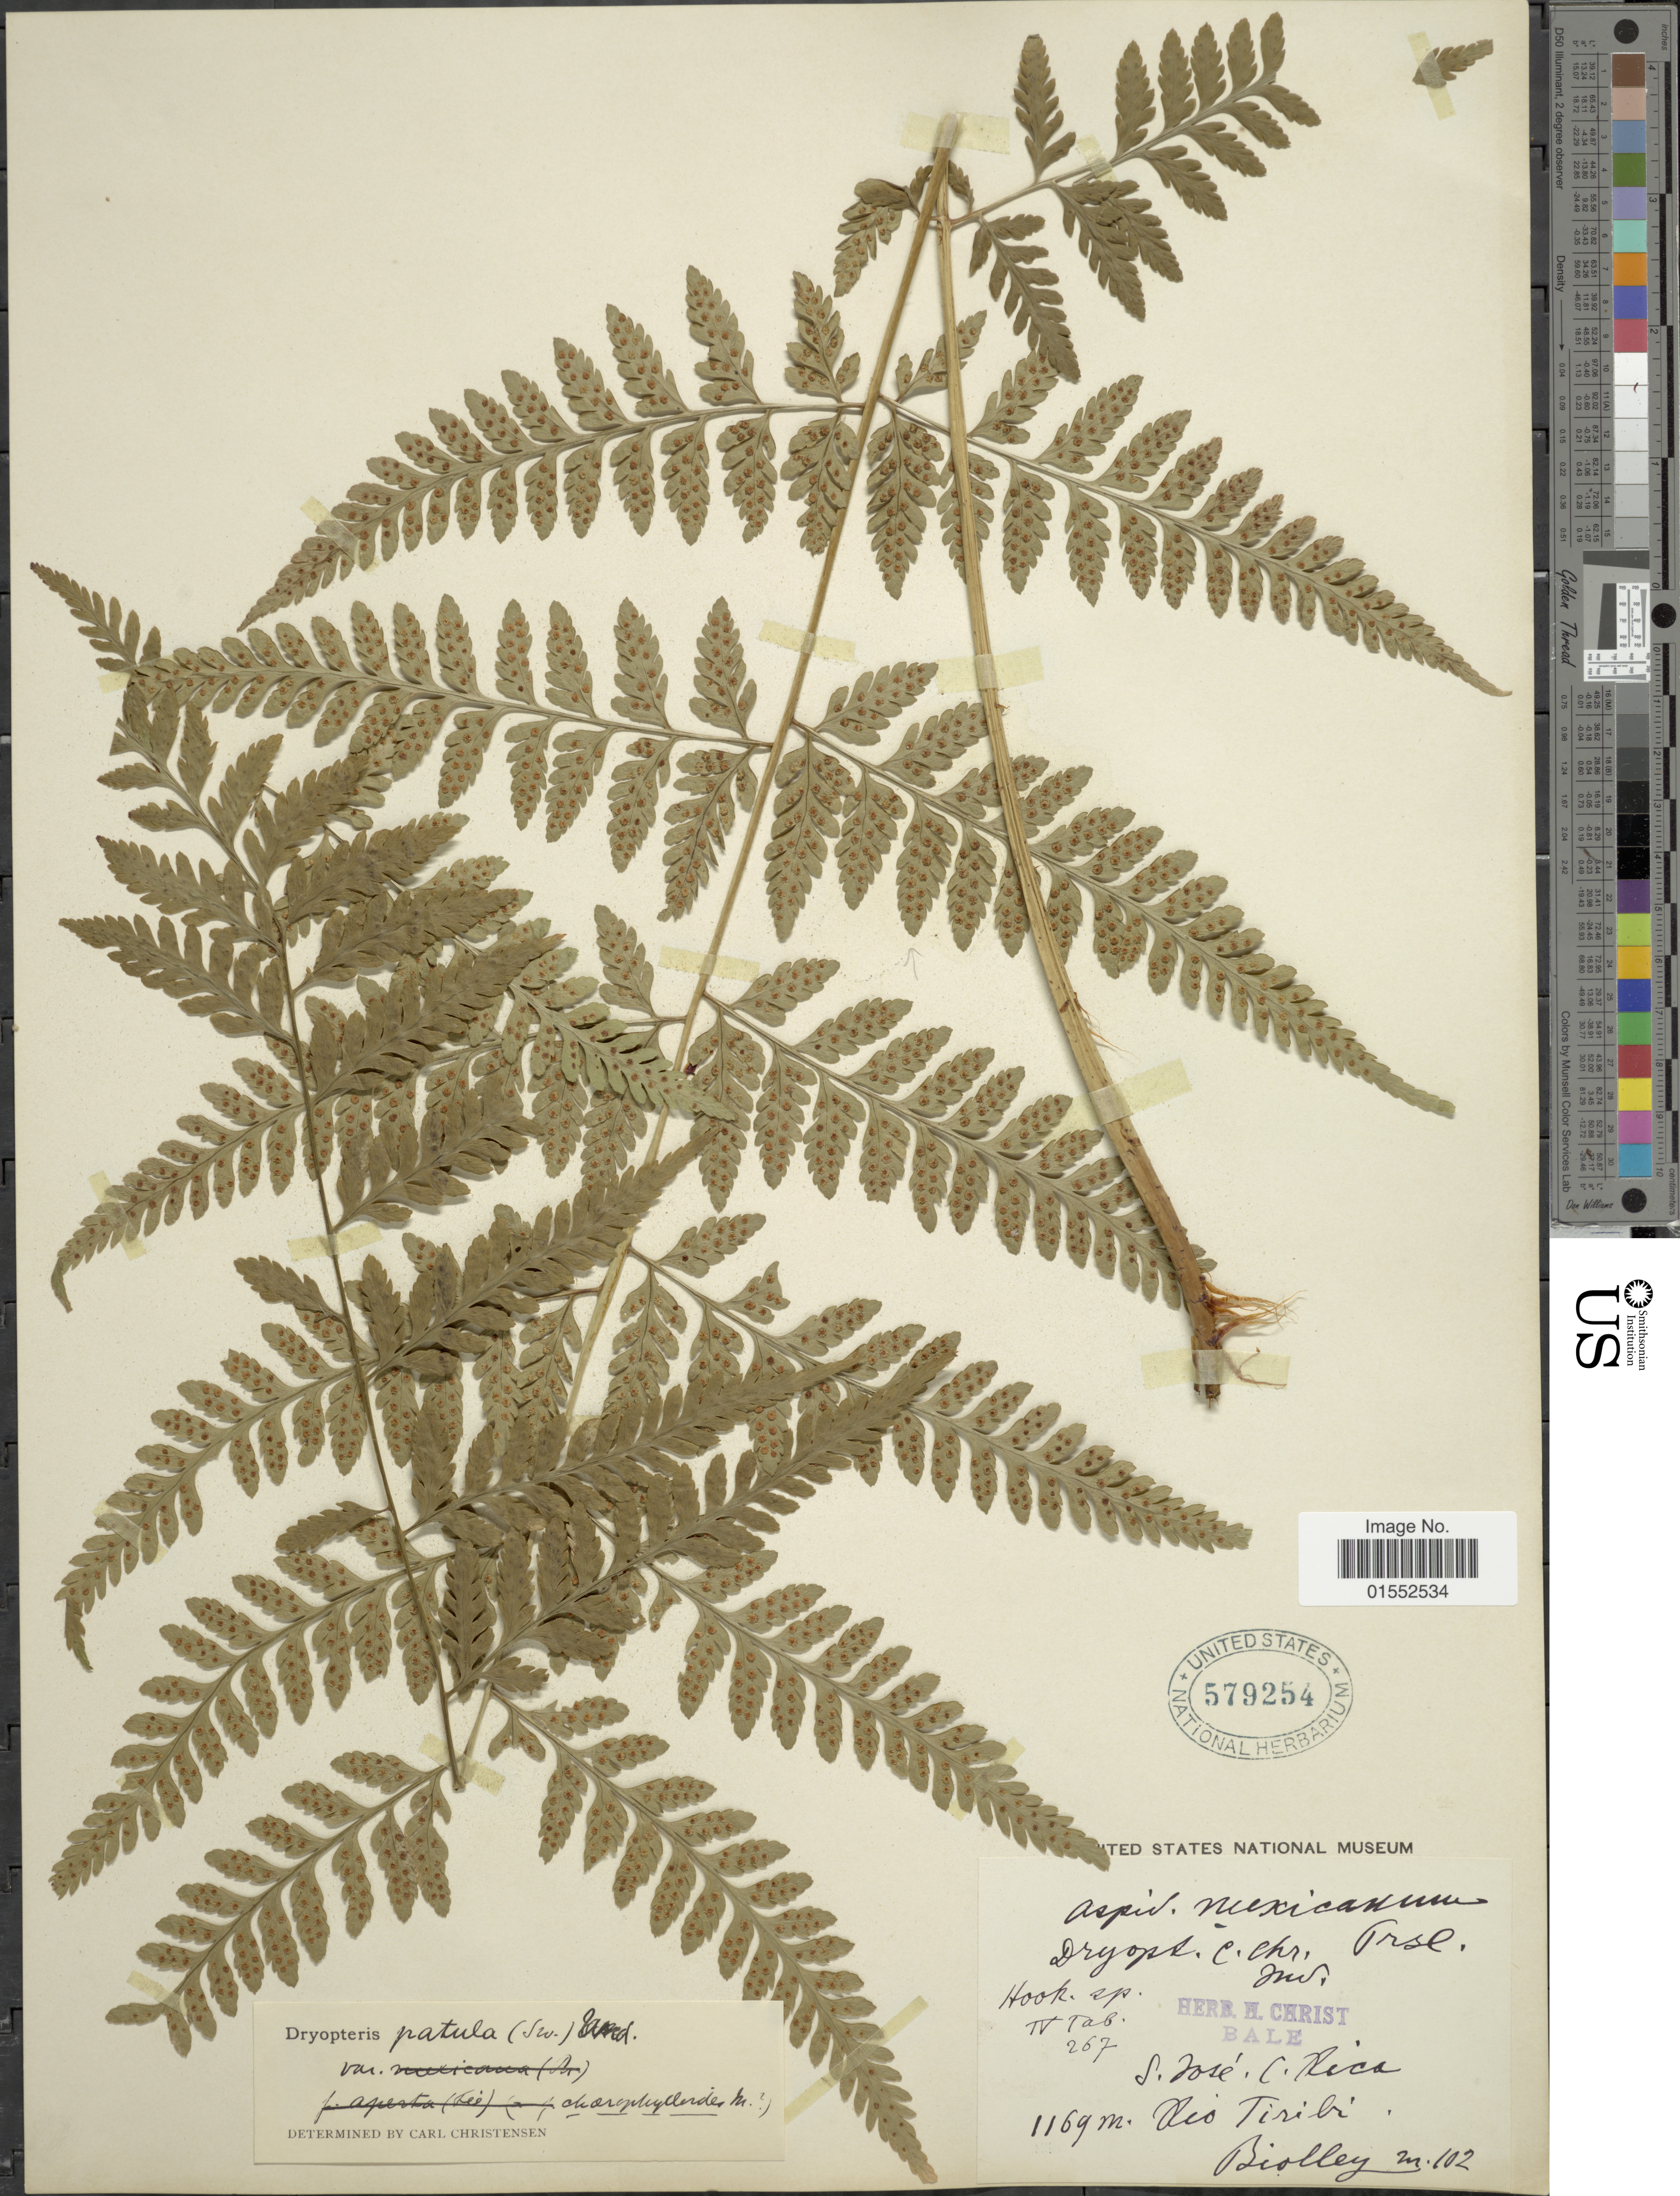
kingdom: Plantae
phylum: Tracheophyta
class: Polypodiopsida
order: Polypodiales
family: Dryopteridaceae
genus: Dryopteris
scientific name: Dryopteris patula var. serrata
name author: (Mett.) C.V. Morton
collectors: Biolley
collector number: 102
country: Costa Rica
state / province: San José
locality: San Jose, Costa Rica, Rio Tiribi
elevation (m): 1169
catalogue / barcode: US 579254